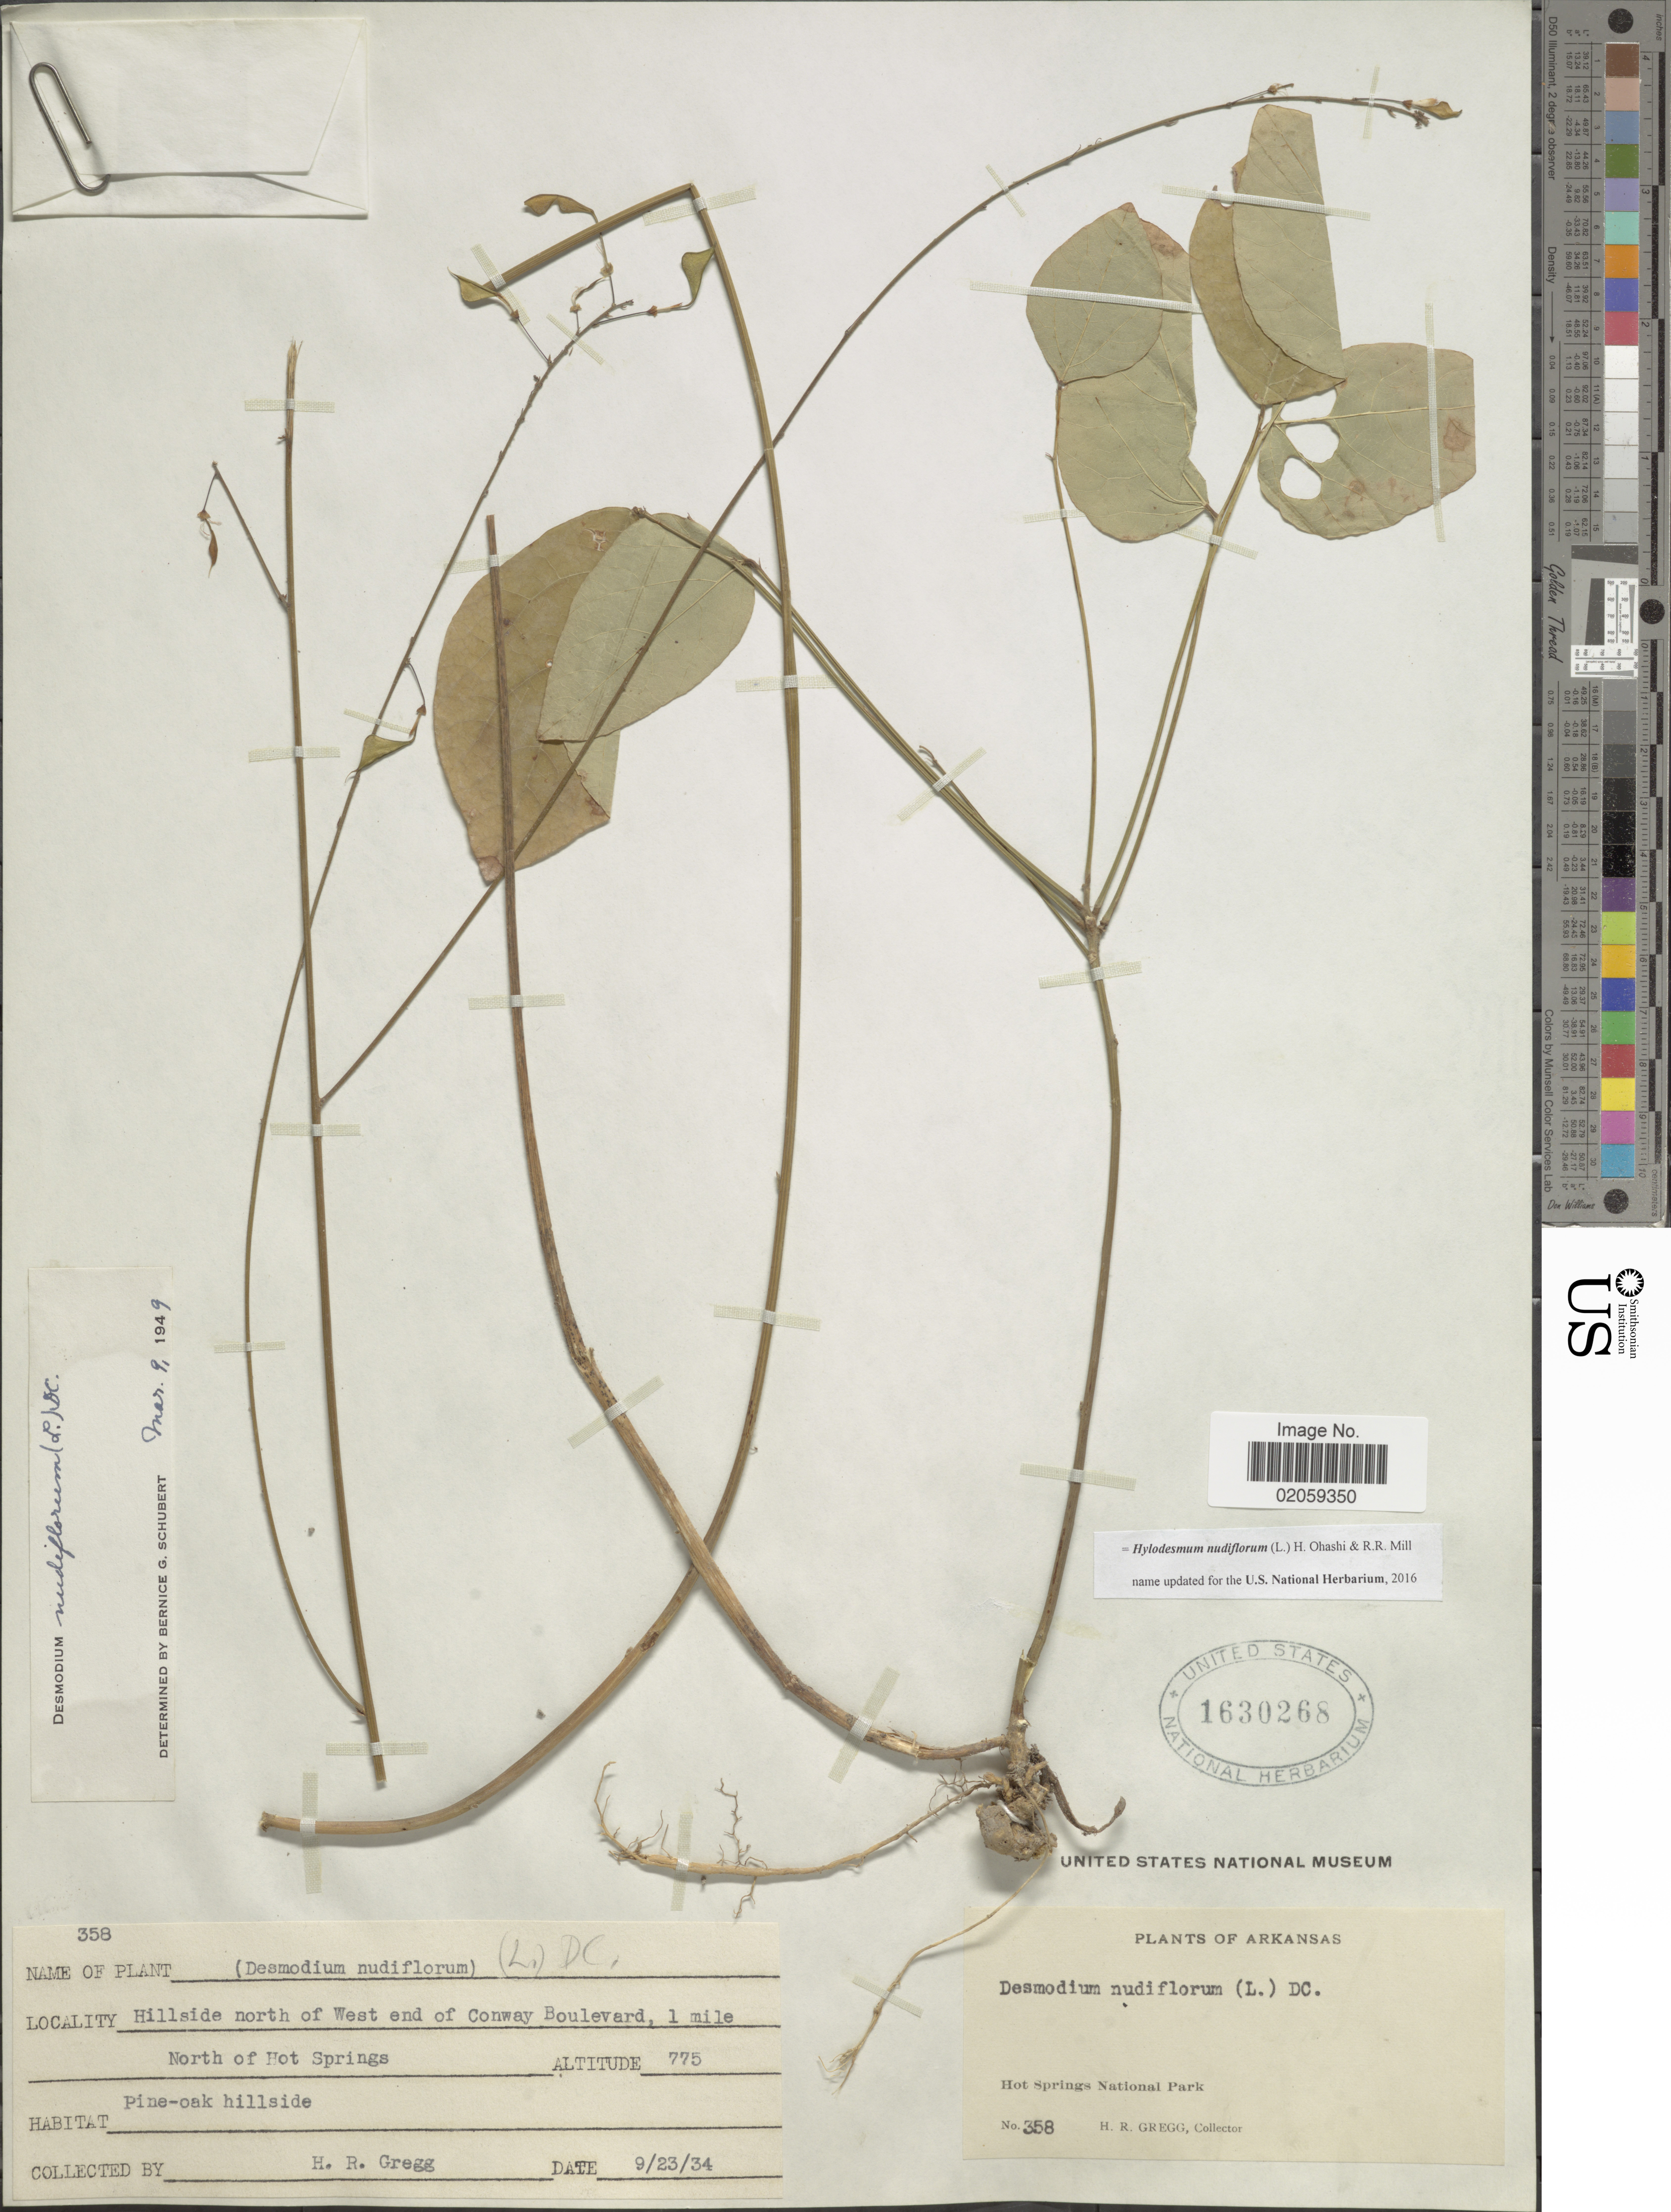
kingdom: Plantae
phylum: Tracheophyta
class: Magnoliopsida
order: Fabales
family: Fabaceae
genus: Hylodesmum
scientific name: Hylodesmum nudiflorum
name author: (L.) H. Ohashi & R.R. Mill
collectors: H. Gregg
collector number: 358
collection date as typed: Transcribed d/m/y: 23/9/34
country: United States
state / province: Arkansas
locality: Hot Springs National Park, hillside north of West end of Conway Boulevard, 1 mile North of Hot Springs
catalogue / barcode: US 1630268